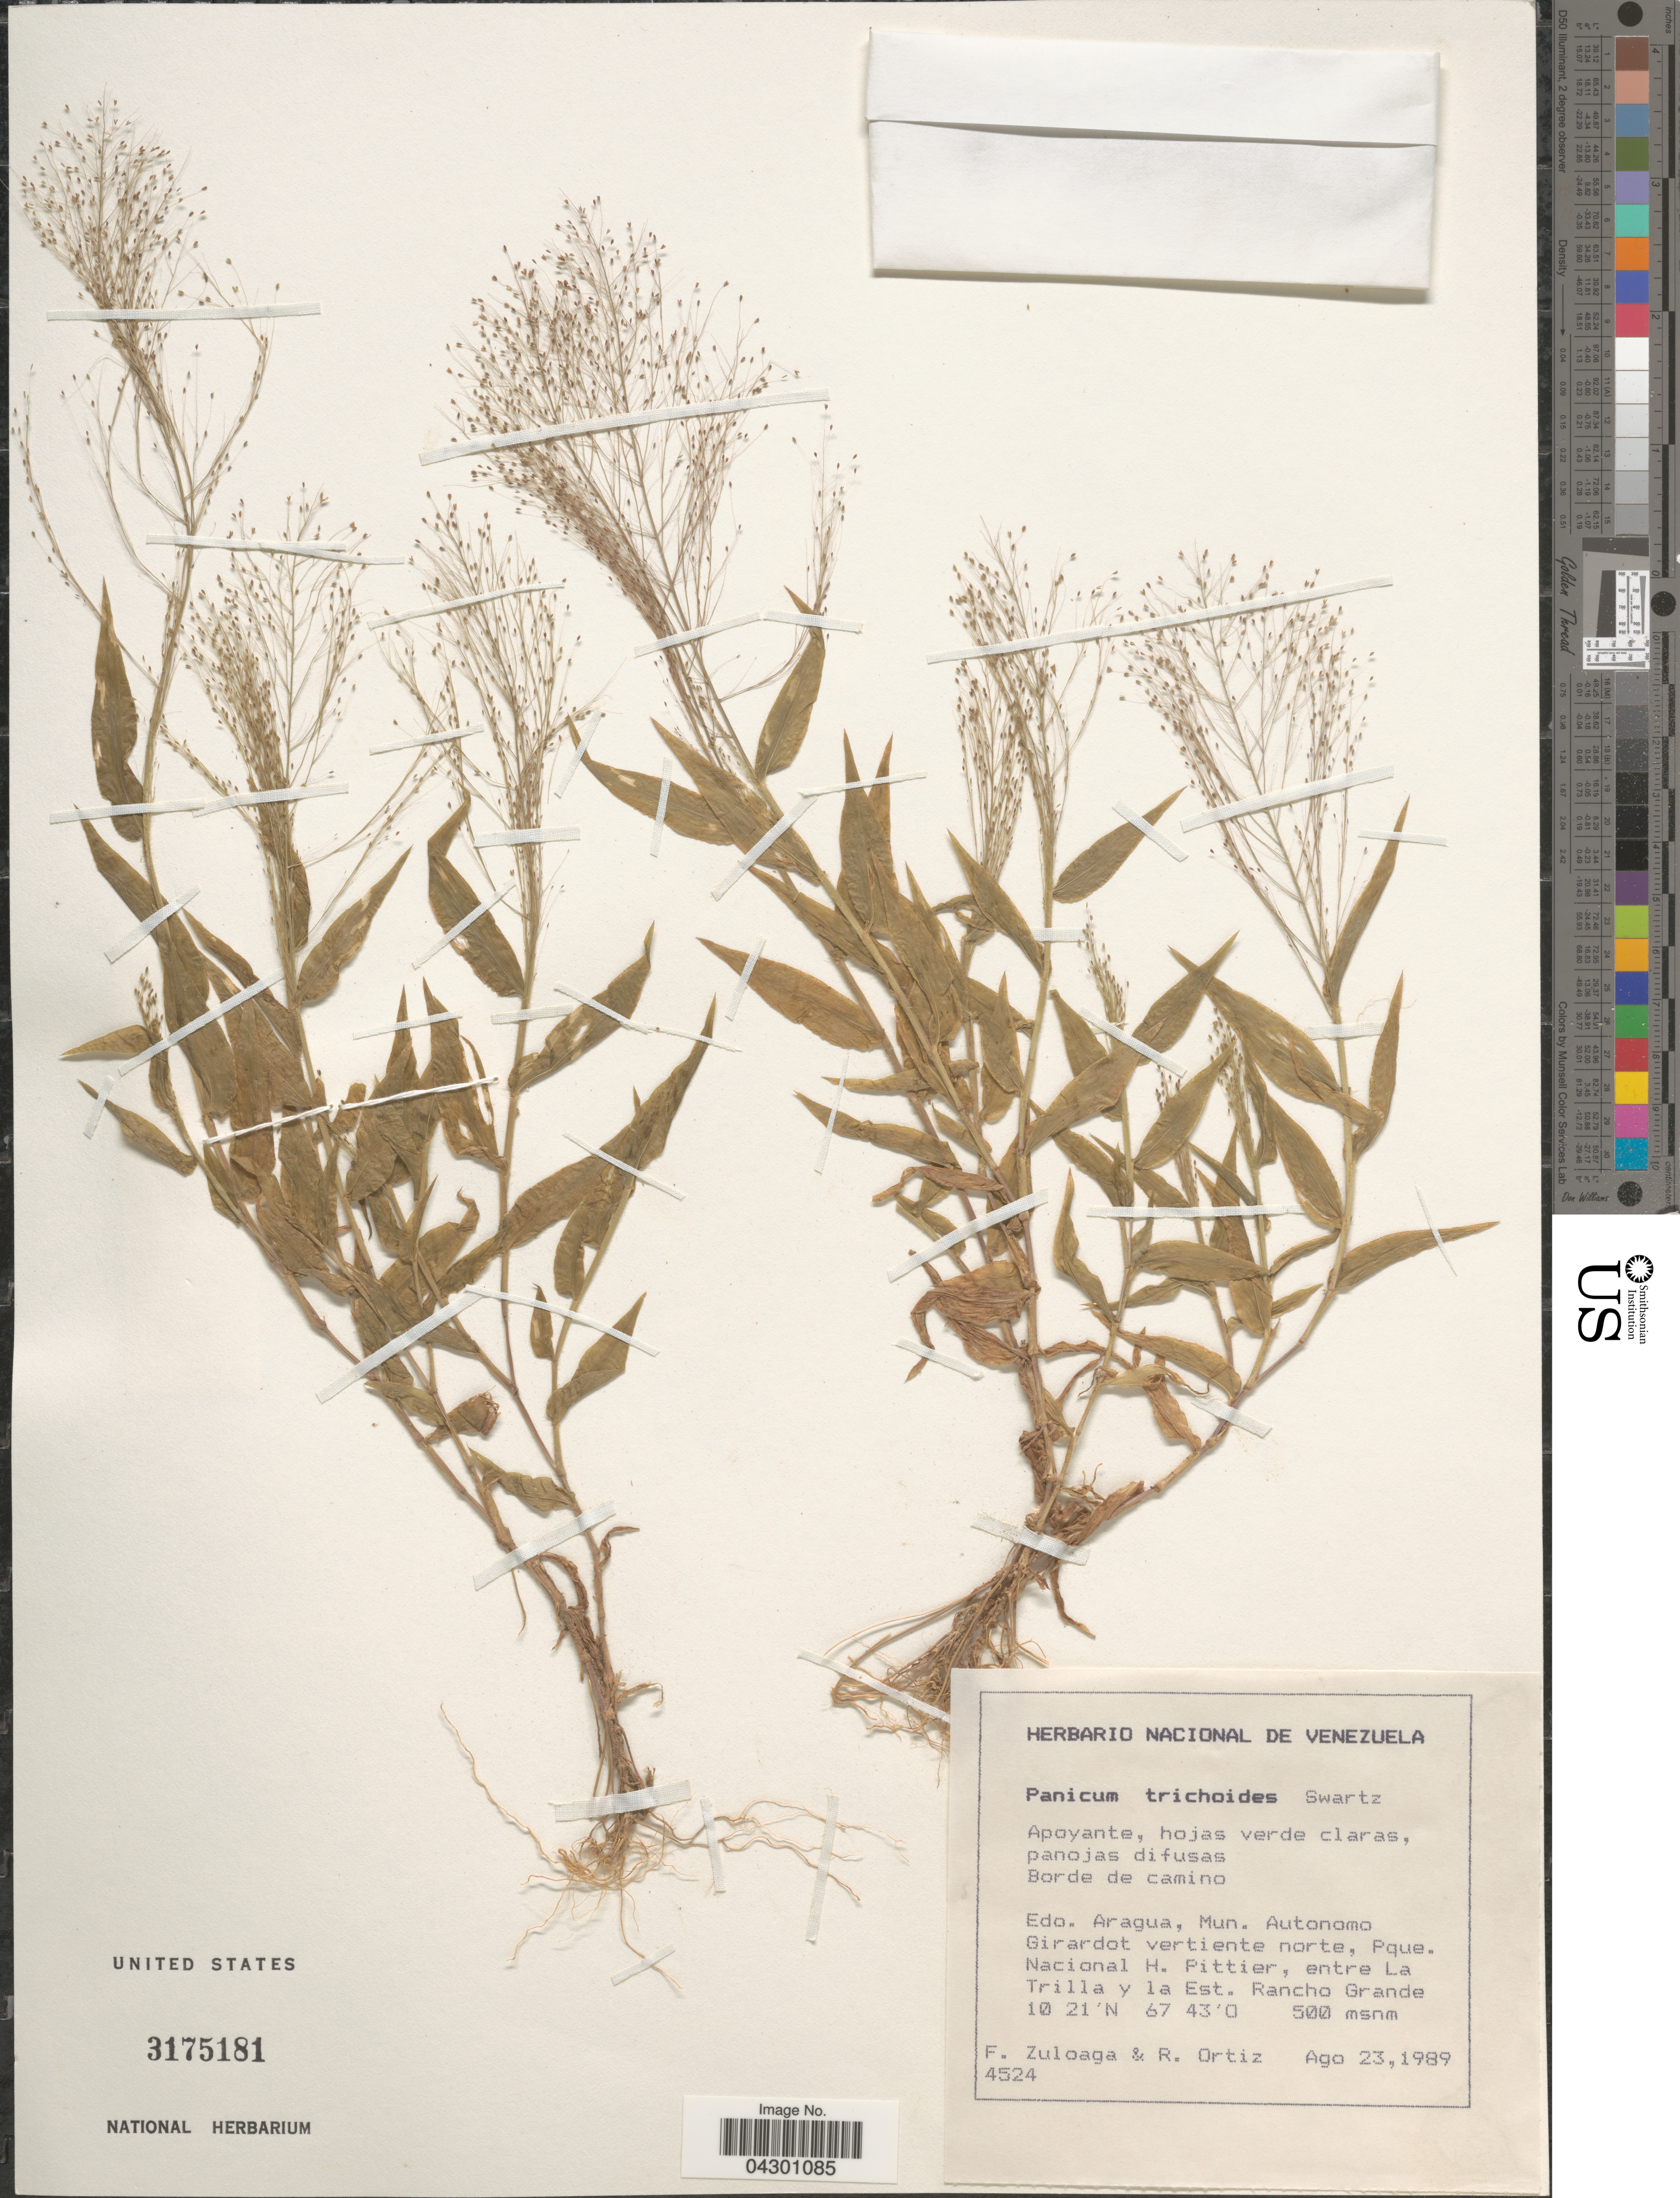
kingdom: Plantae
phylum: Tracheophyta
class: Liliopsida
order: Poales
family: Poaceae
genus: Panicum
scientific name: Panicum trichoides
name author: Sw.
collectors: F. Zuloaga & R. Ortiz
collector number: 4524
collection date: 1989-08-23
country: Venezuela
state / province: Aragua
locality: Mun. Autonomo Girardot vertiente norte, Pque. Nacional H. Pittier, entre La Trilla y la Est. Rancho Grande.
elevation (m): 500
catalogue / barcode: US 3175181